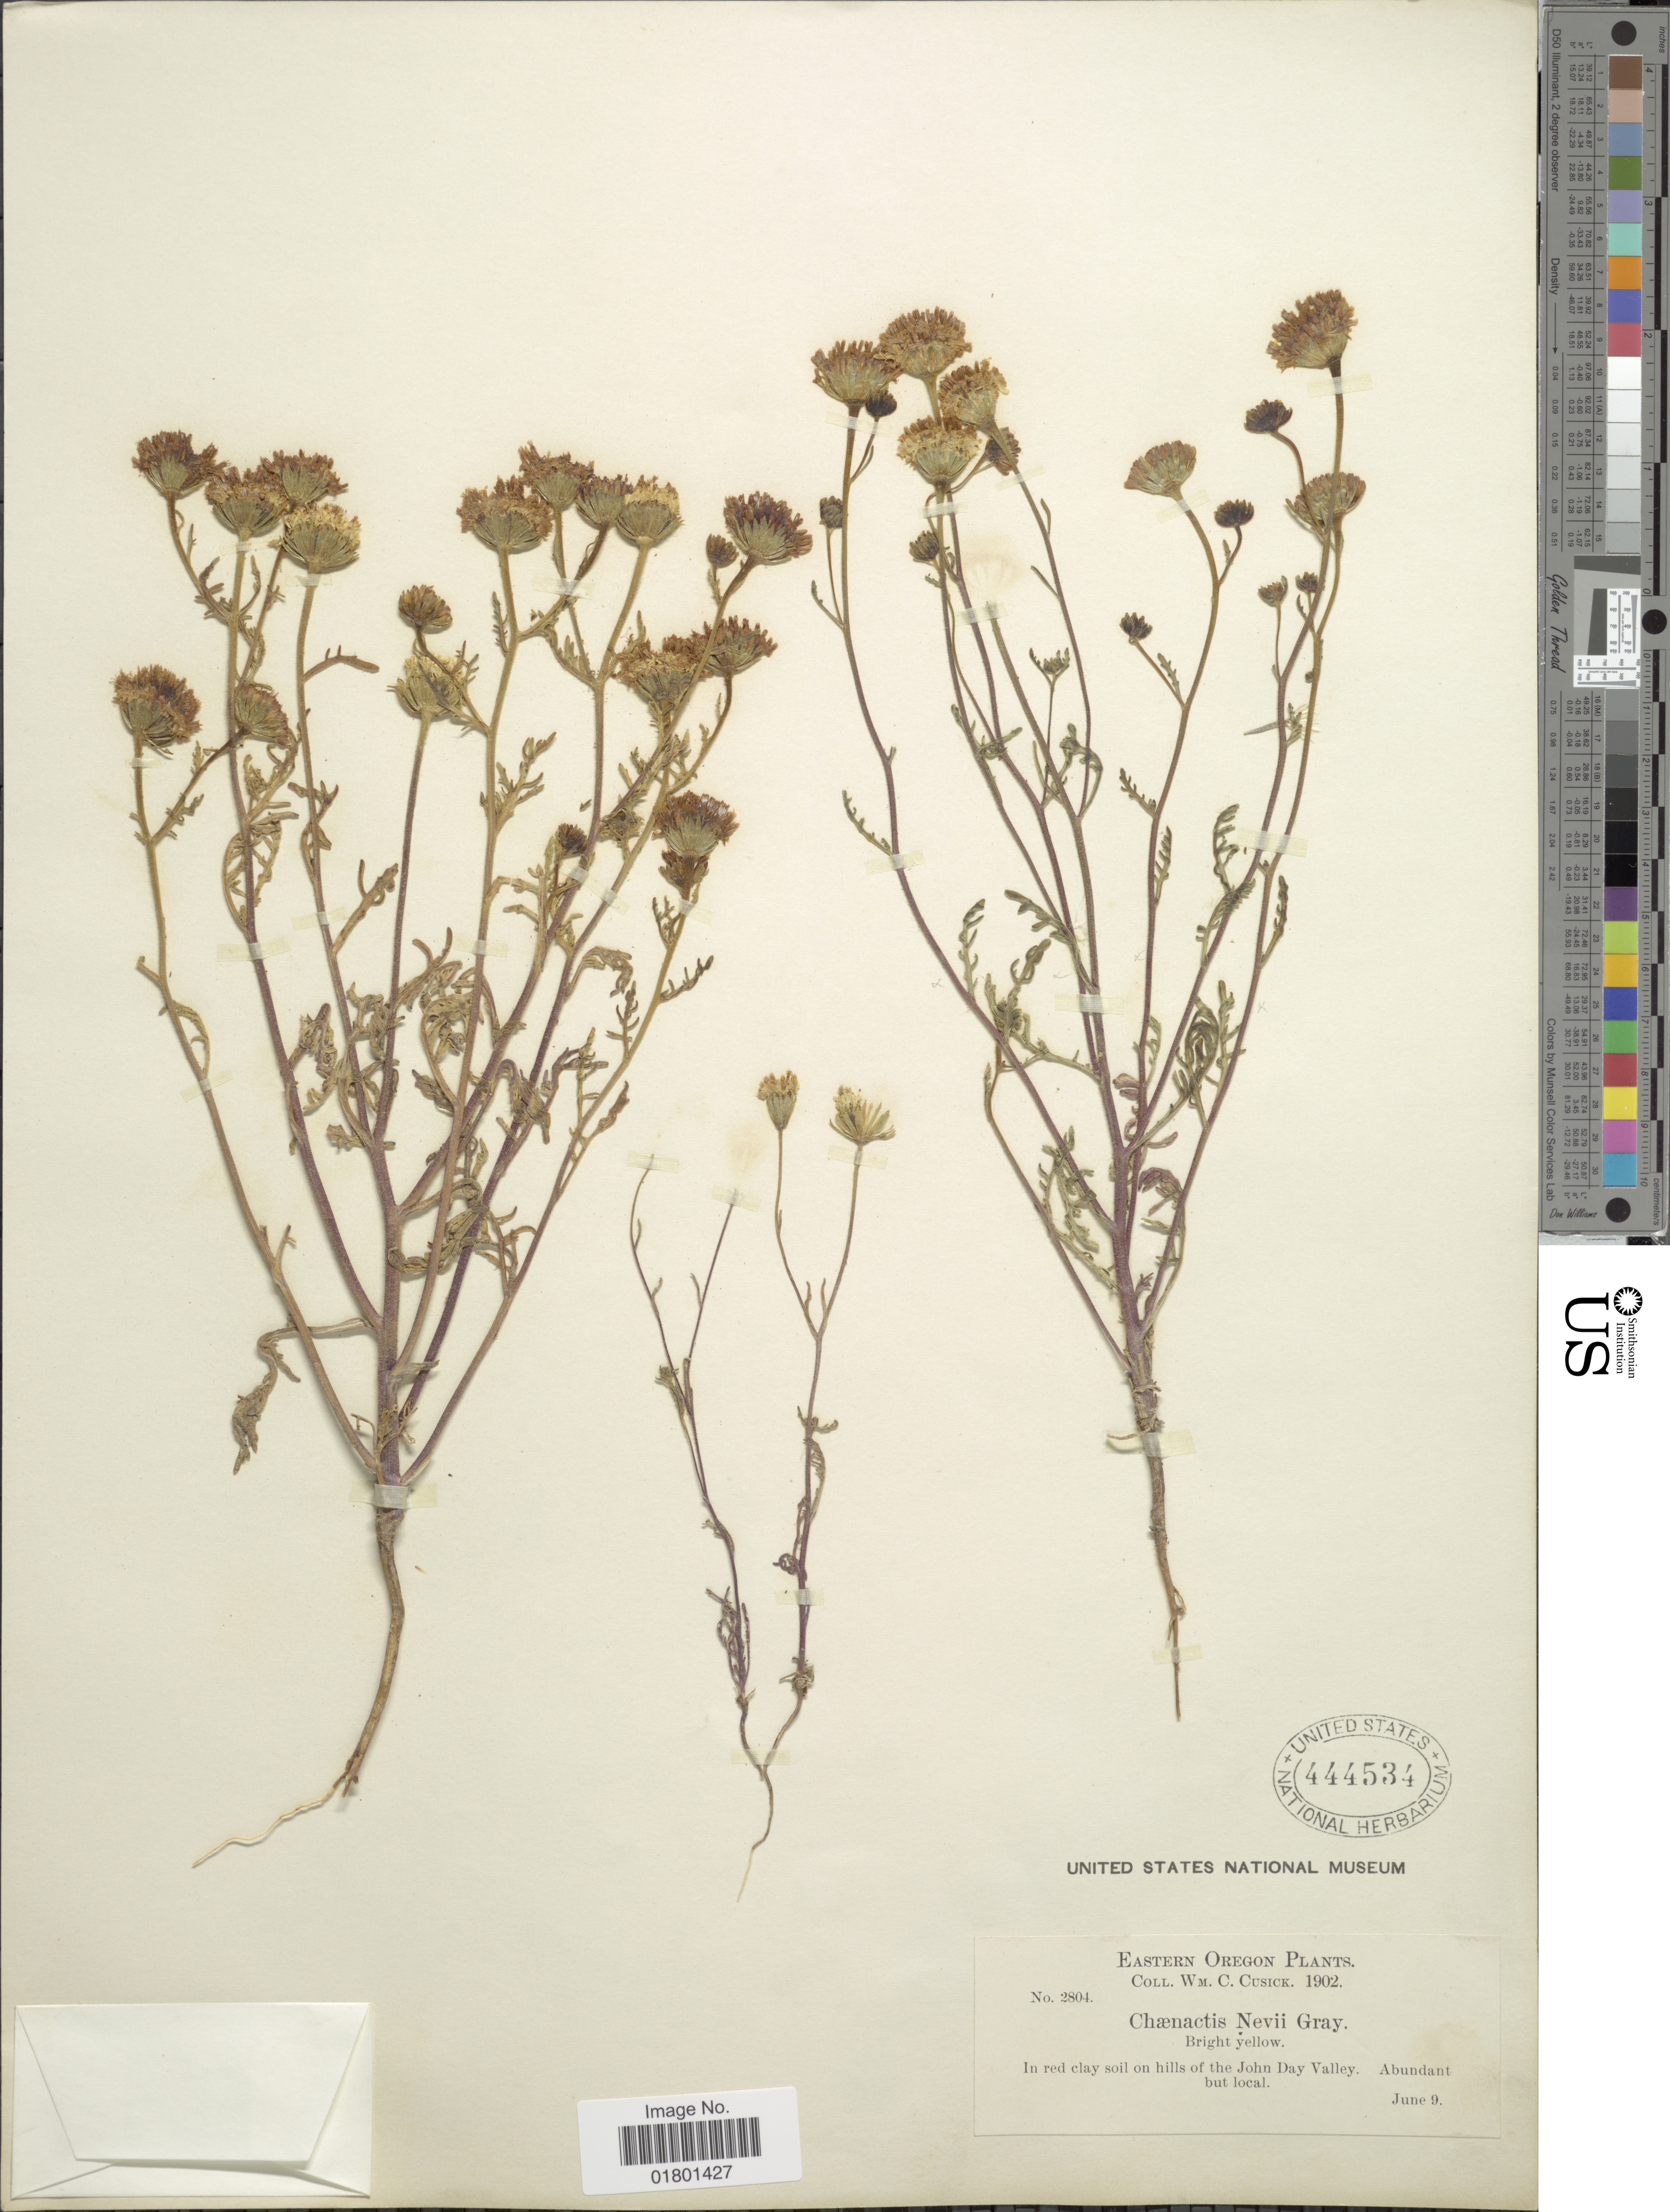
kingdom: Plantae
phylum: Tracheophyta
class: Magnoliopsida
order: Asterales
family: Asteraceae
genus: Chaenactis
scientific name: Chaenactis nevii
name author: A. Gray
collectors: W. C. Cusick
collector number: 2804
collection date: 1902-06-09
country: United States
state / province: Oregon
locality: Eastern Oregon Plants, In red clay soil on hills of the John Day Valley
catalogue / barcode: US 444534